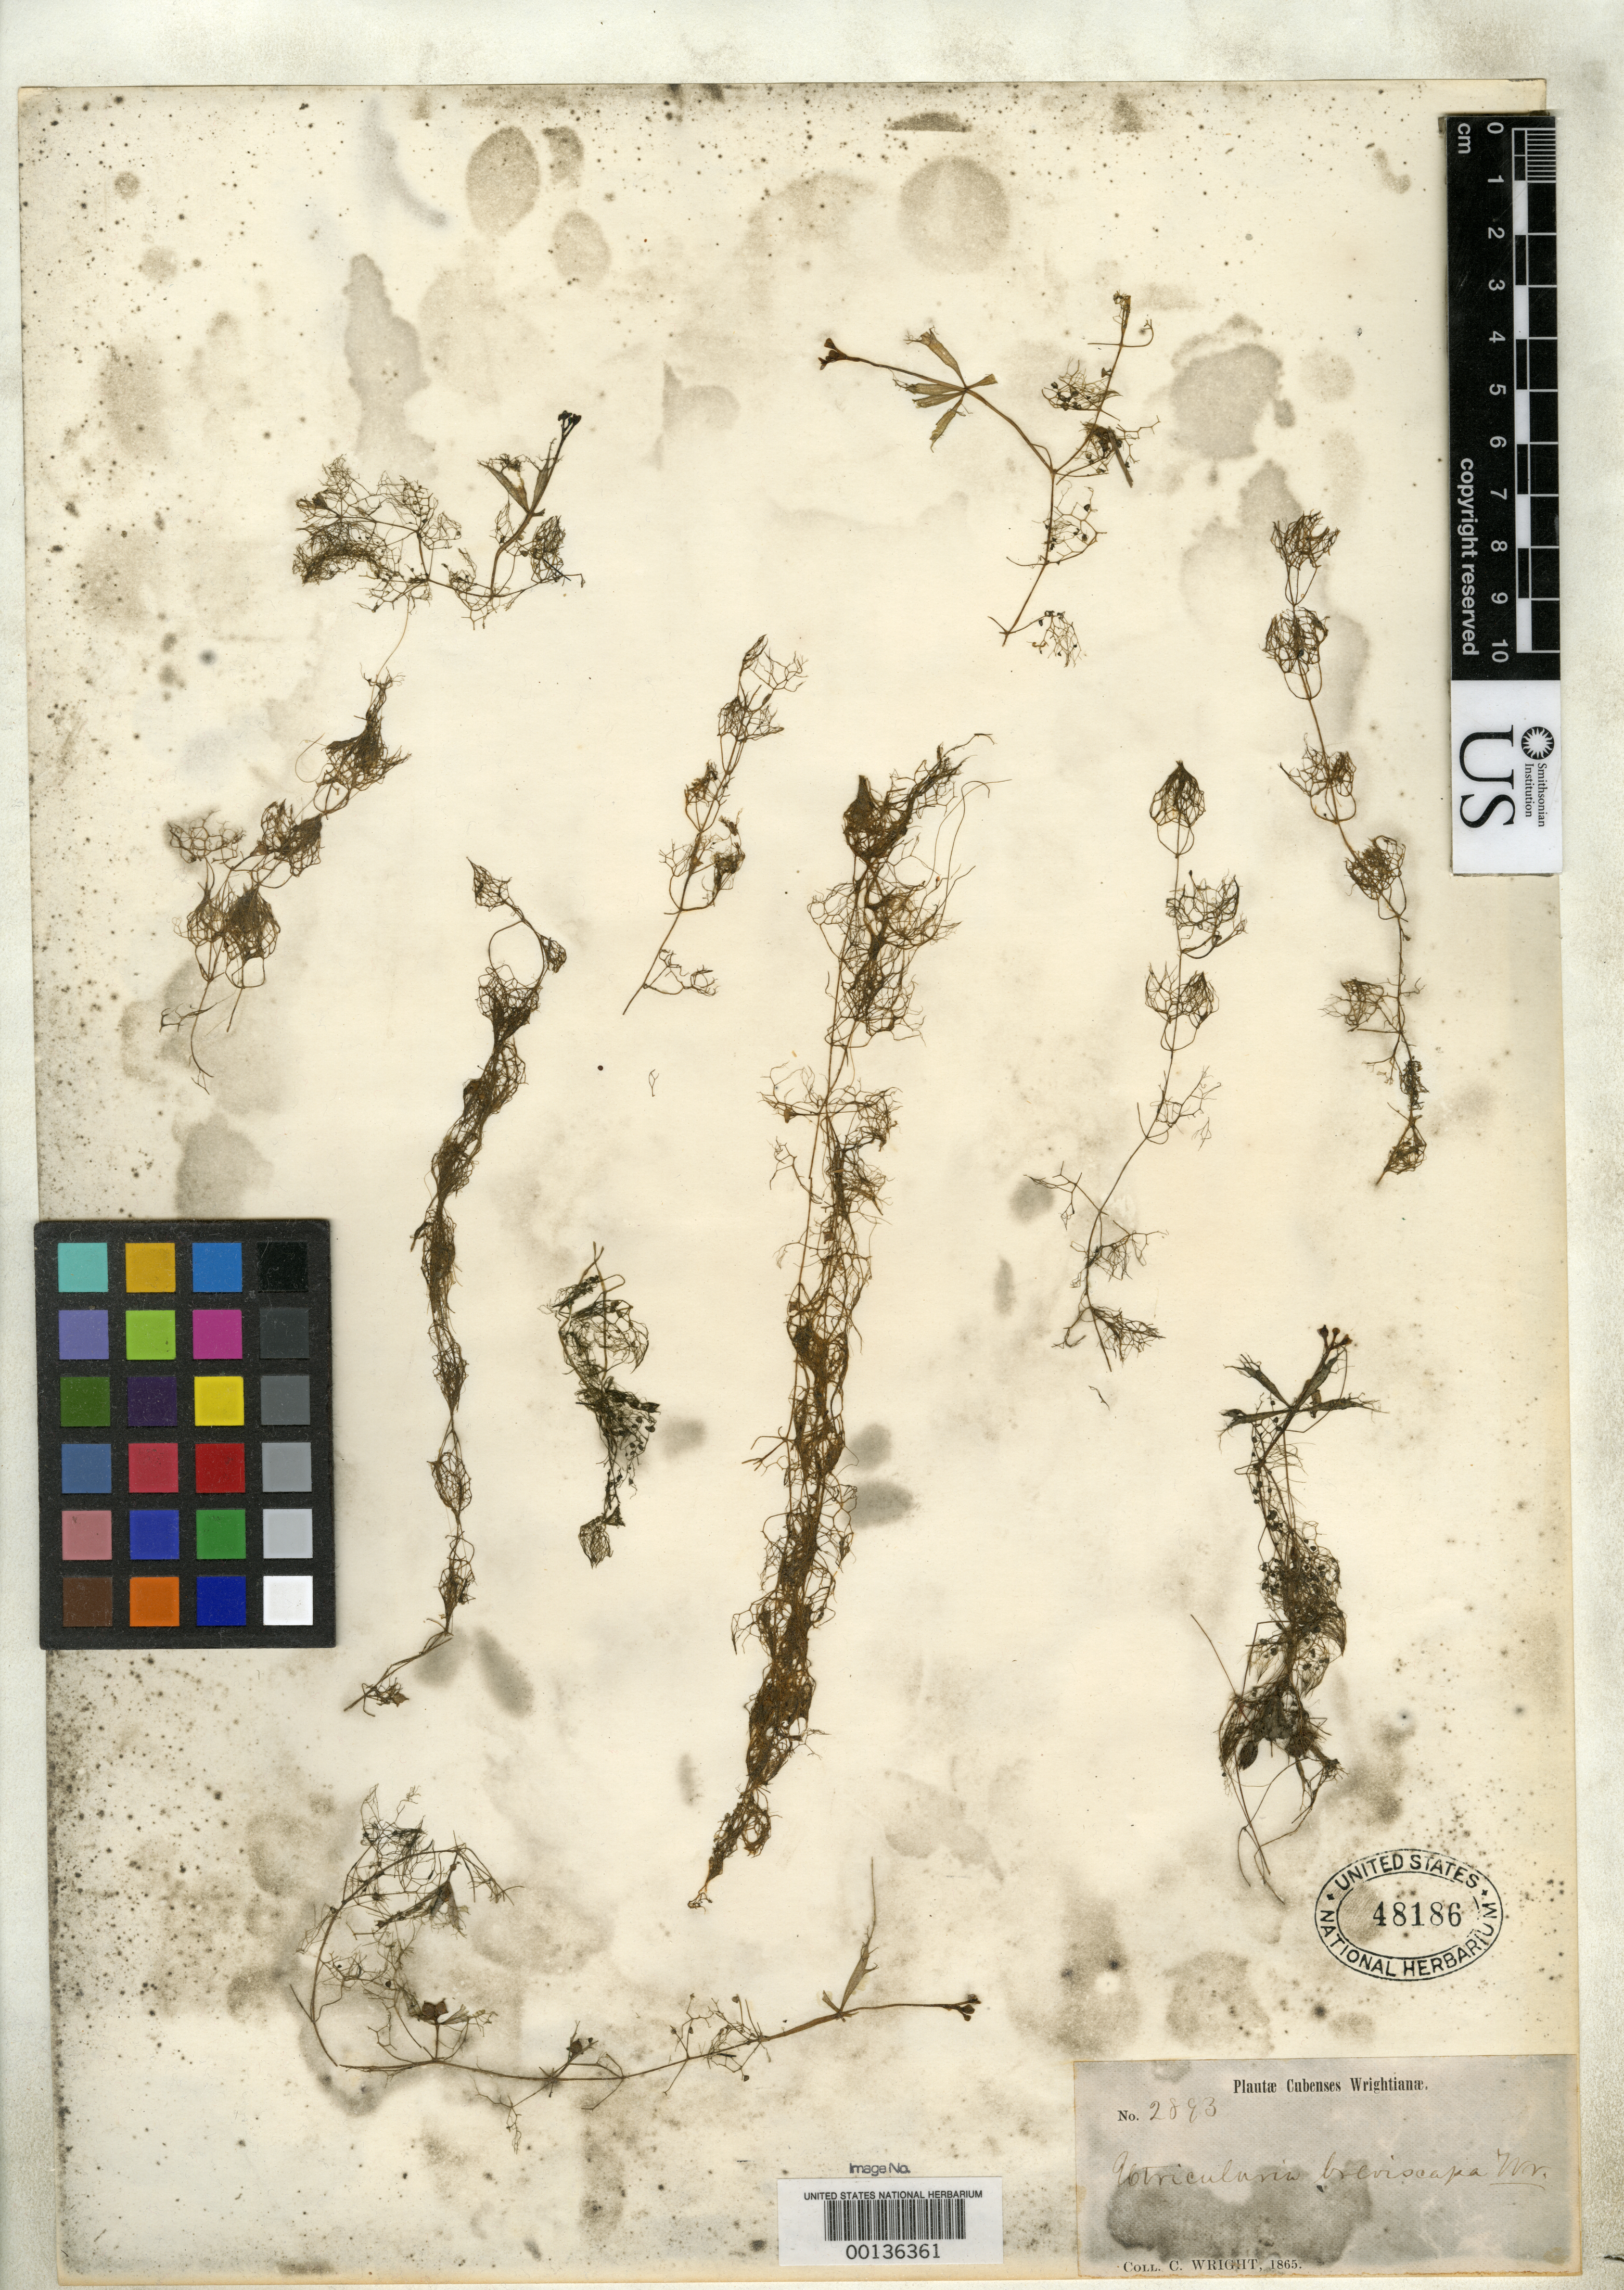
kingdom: Plantae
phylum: Tracheophyta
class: Magnoliopsida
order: Lamiales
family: Lentibulariaceae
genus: Utricularia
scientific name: Utricularia breviscapa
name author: C. Wright ex Griseb.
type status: Isotype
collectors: C. Wright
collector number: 2893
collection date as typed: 1865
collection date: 1865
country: Cuba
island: Greater Antilles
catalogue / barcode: US 48186